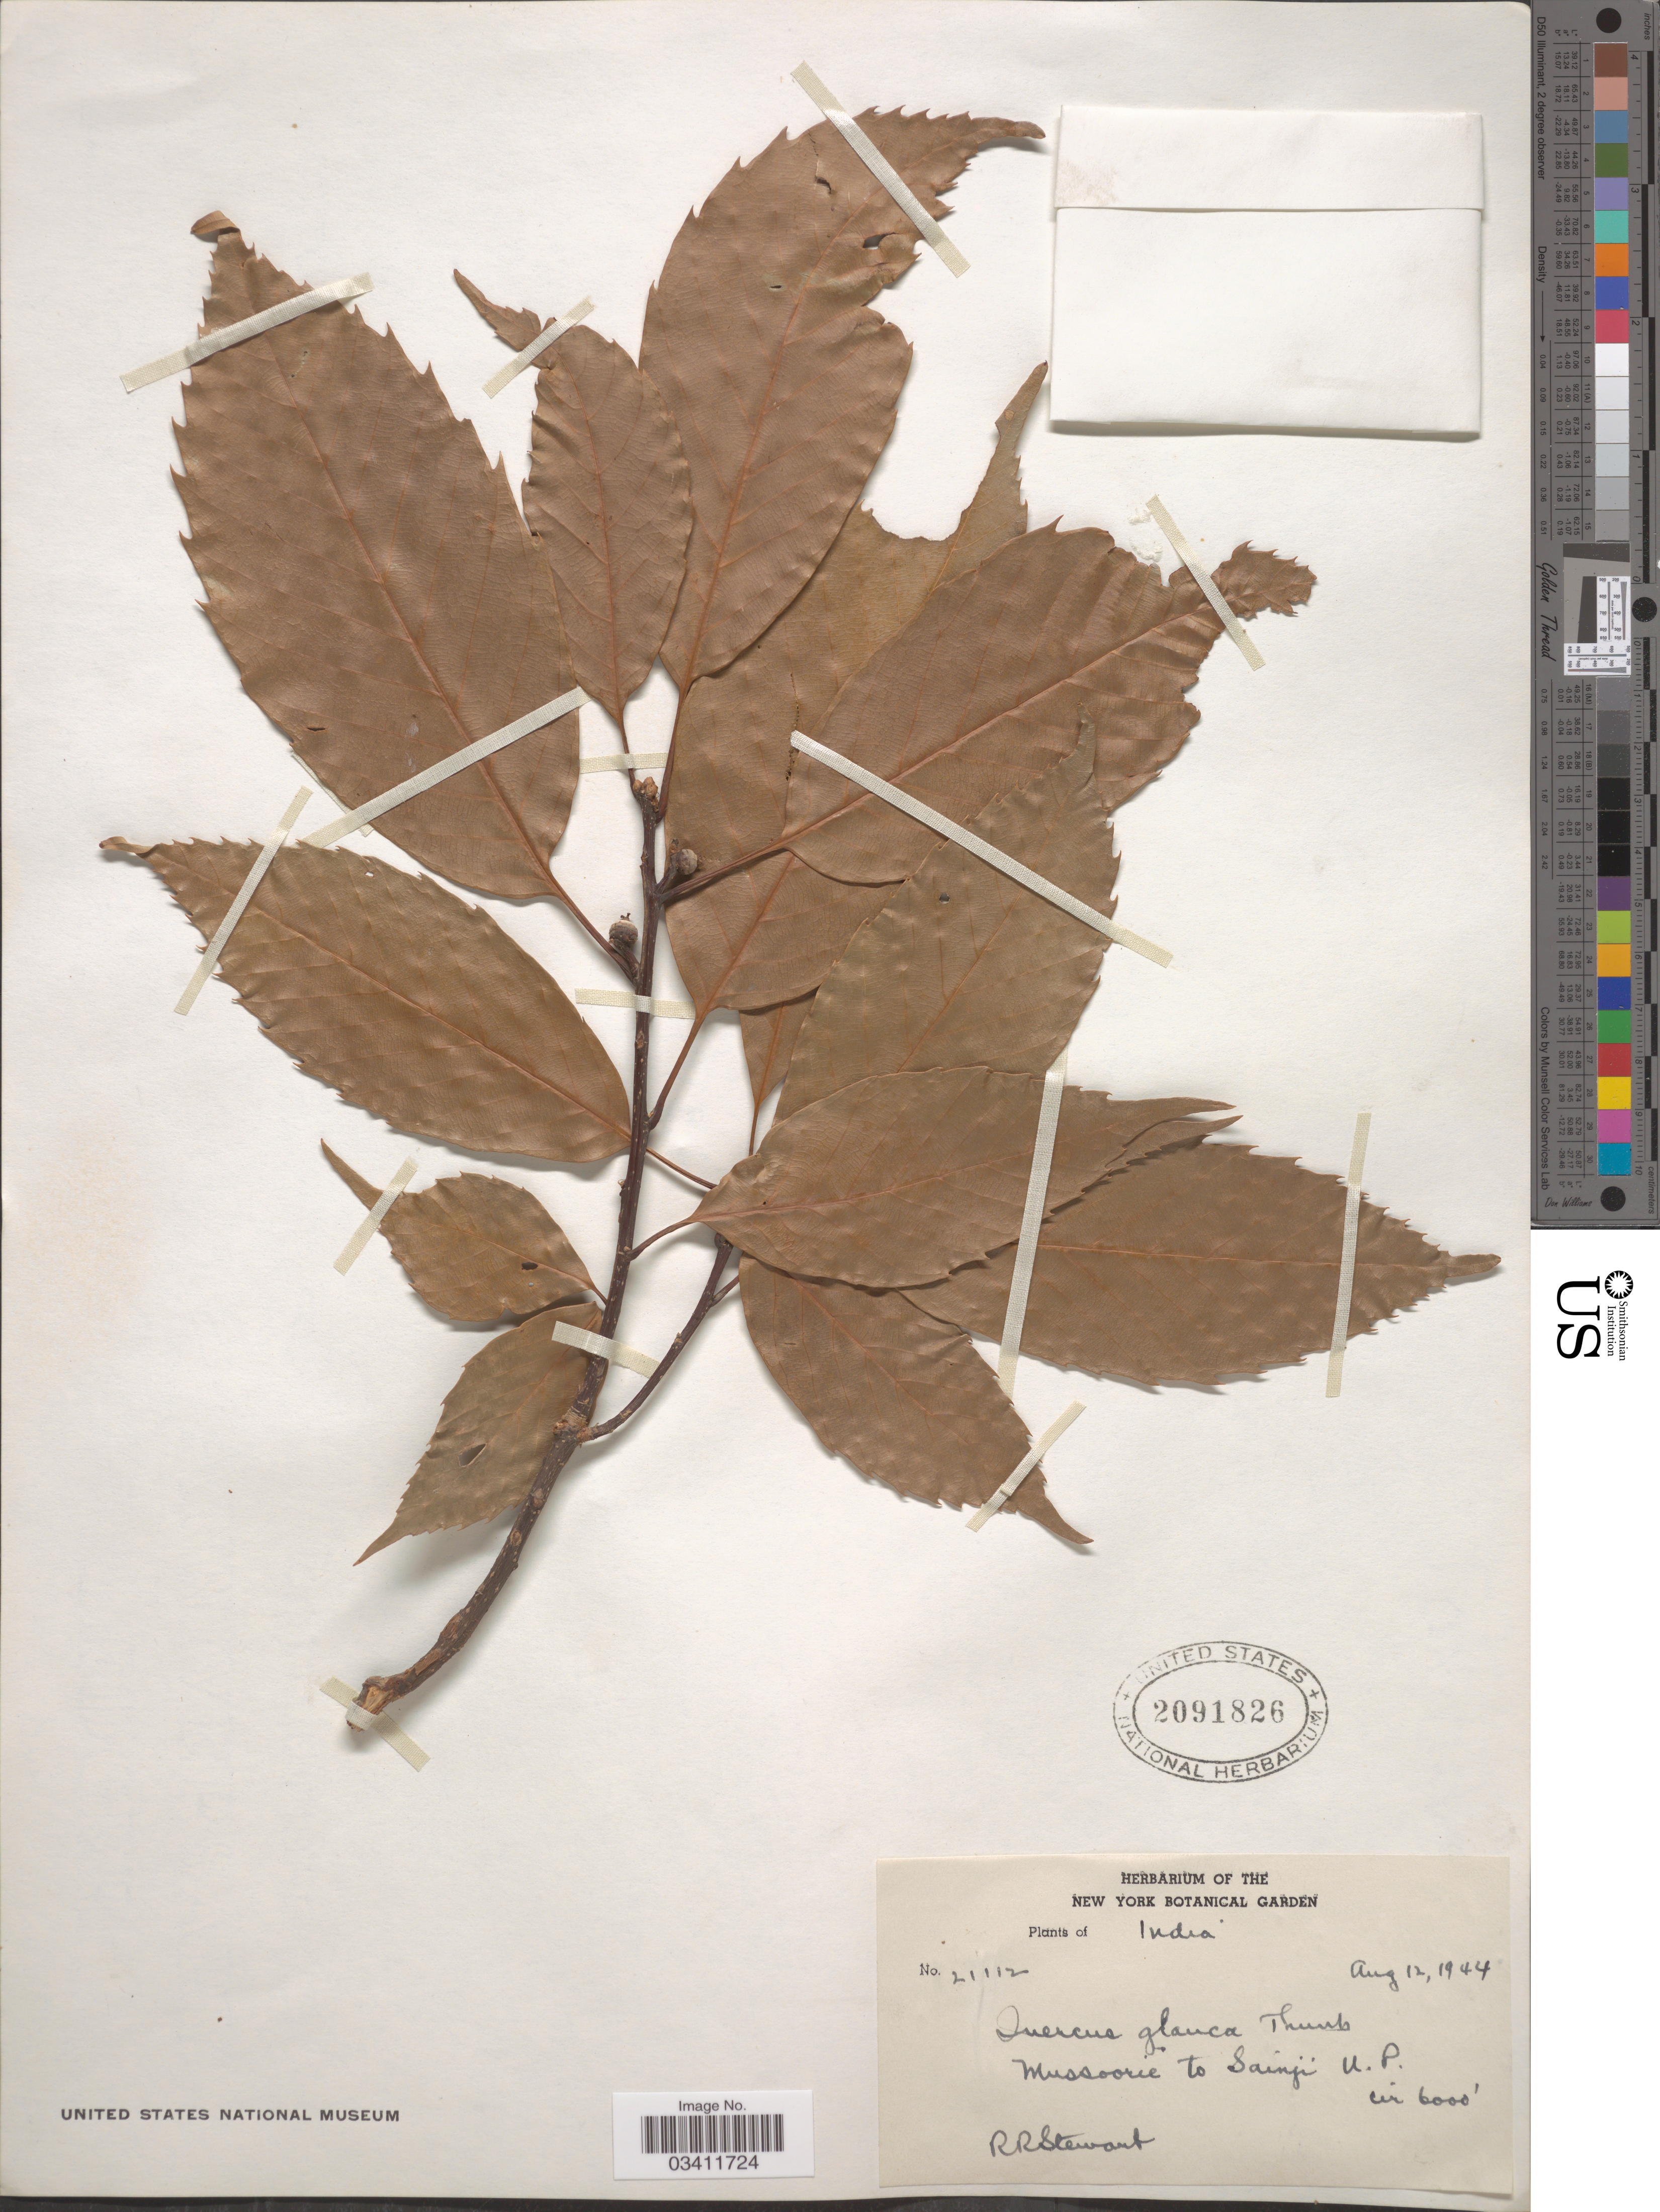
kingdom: Plantae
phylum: Tracheophyta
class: Magnoliopsida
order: Fagales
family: Fagaceae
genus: Quercus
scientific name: Quercus glauca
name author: Thunb.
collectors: R. Stewart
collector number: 21112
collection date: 1944-08-12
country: India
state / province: Uttar Pradesh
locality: Mussoorie to Sainji U. P.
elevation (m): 1829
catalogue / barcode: US 2091826